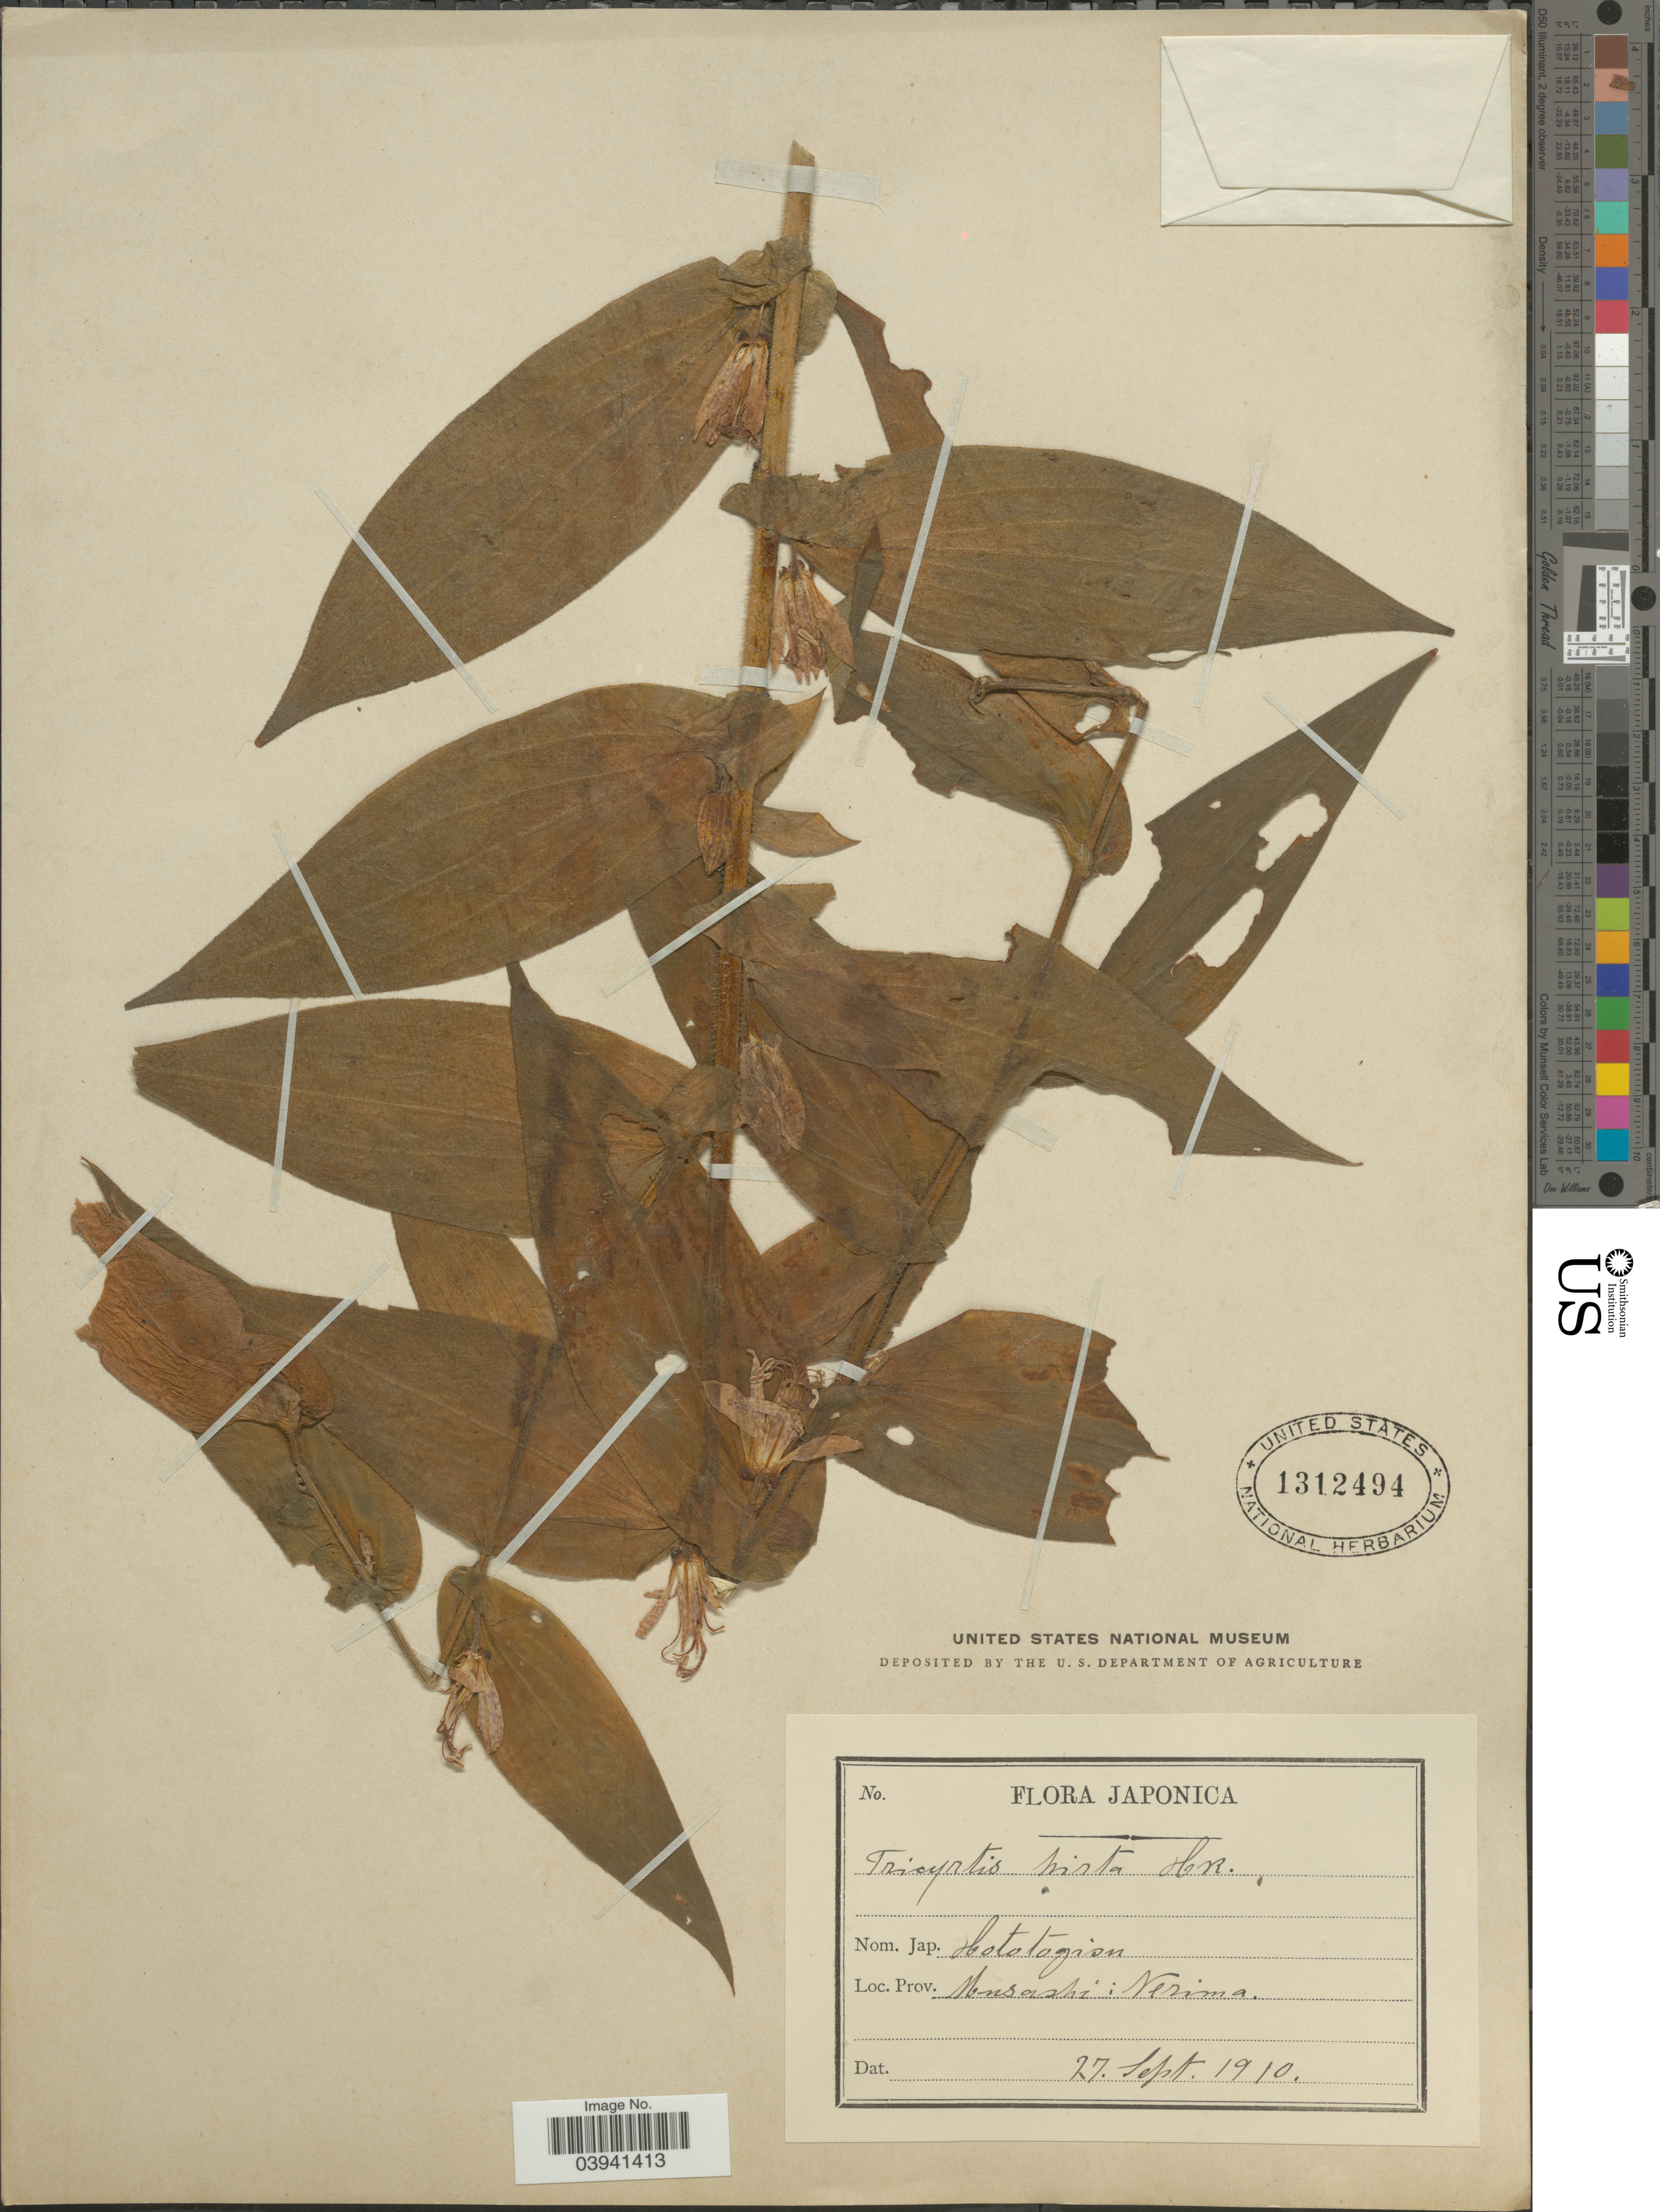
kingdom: Plantae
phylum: Tracheophyta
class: Liliopsida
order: Liliales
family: Liliaceae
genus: Tricyrtis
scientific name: Tricyrtis hirta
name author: (Thunb.) Hook.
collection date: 1910-09-27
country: Japan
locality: Loc.Prov. Musashi: Nerima.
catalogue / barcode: US 1312494